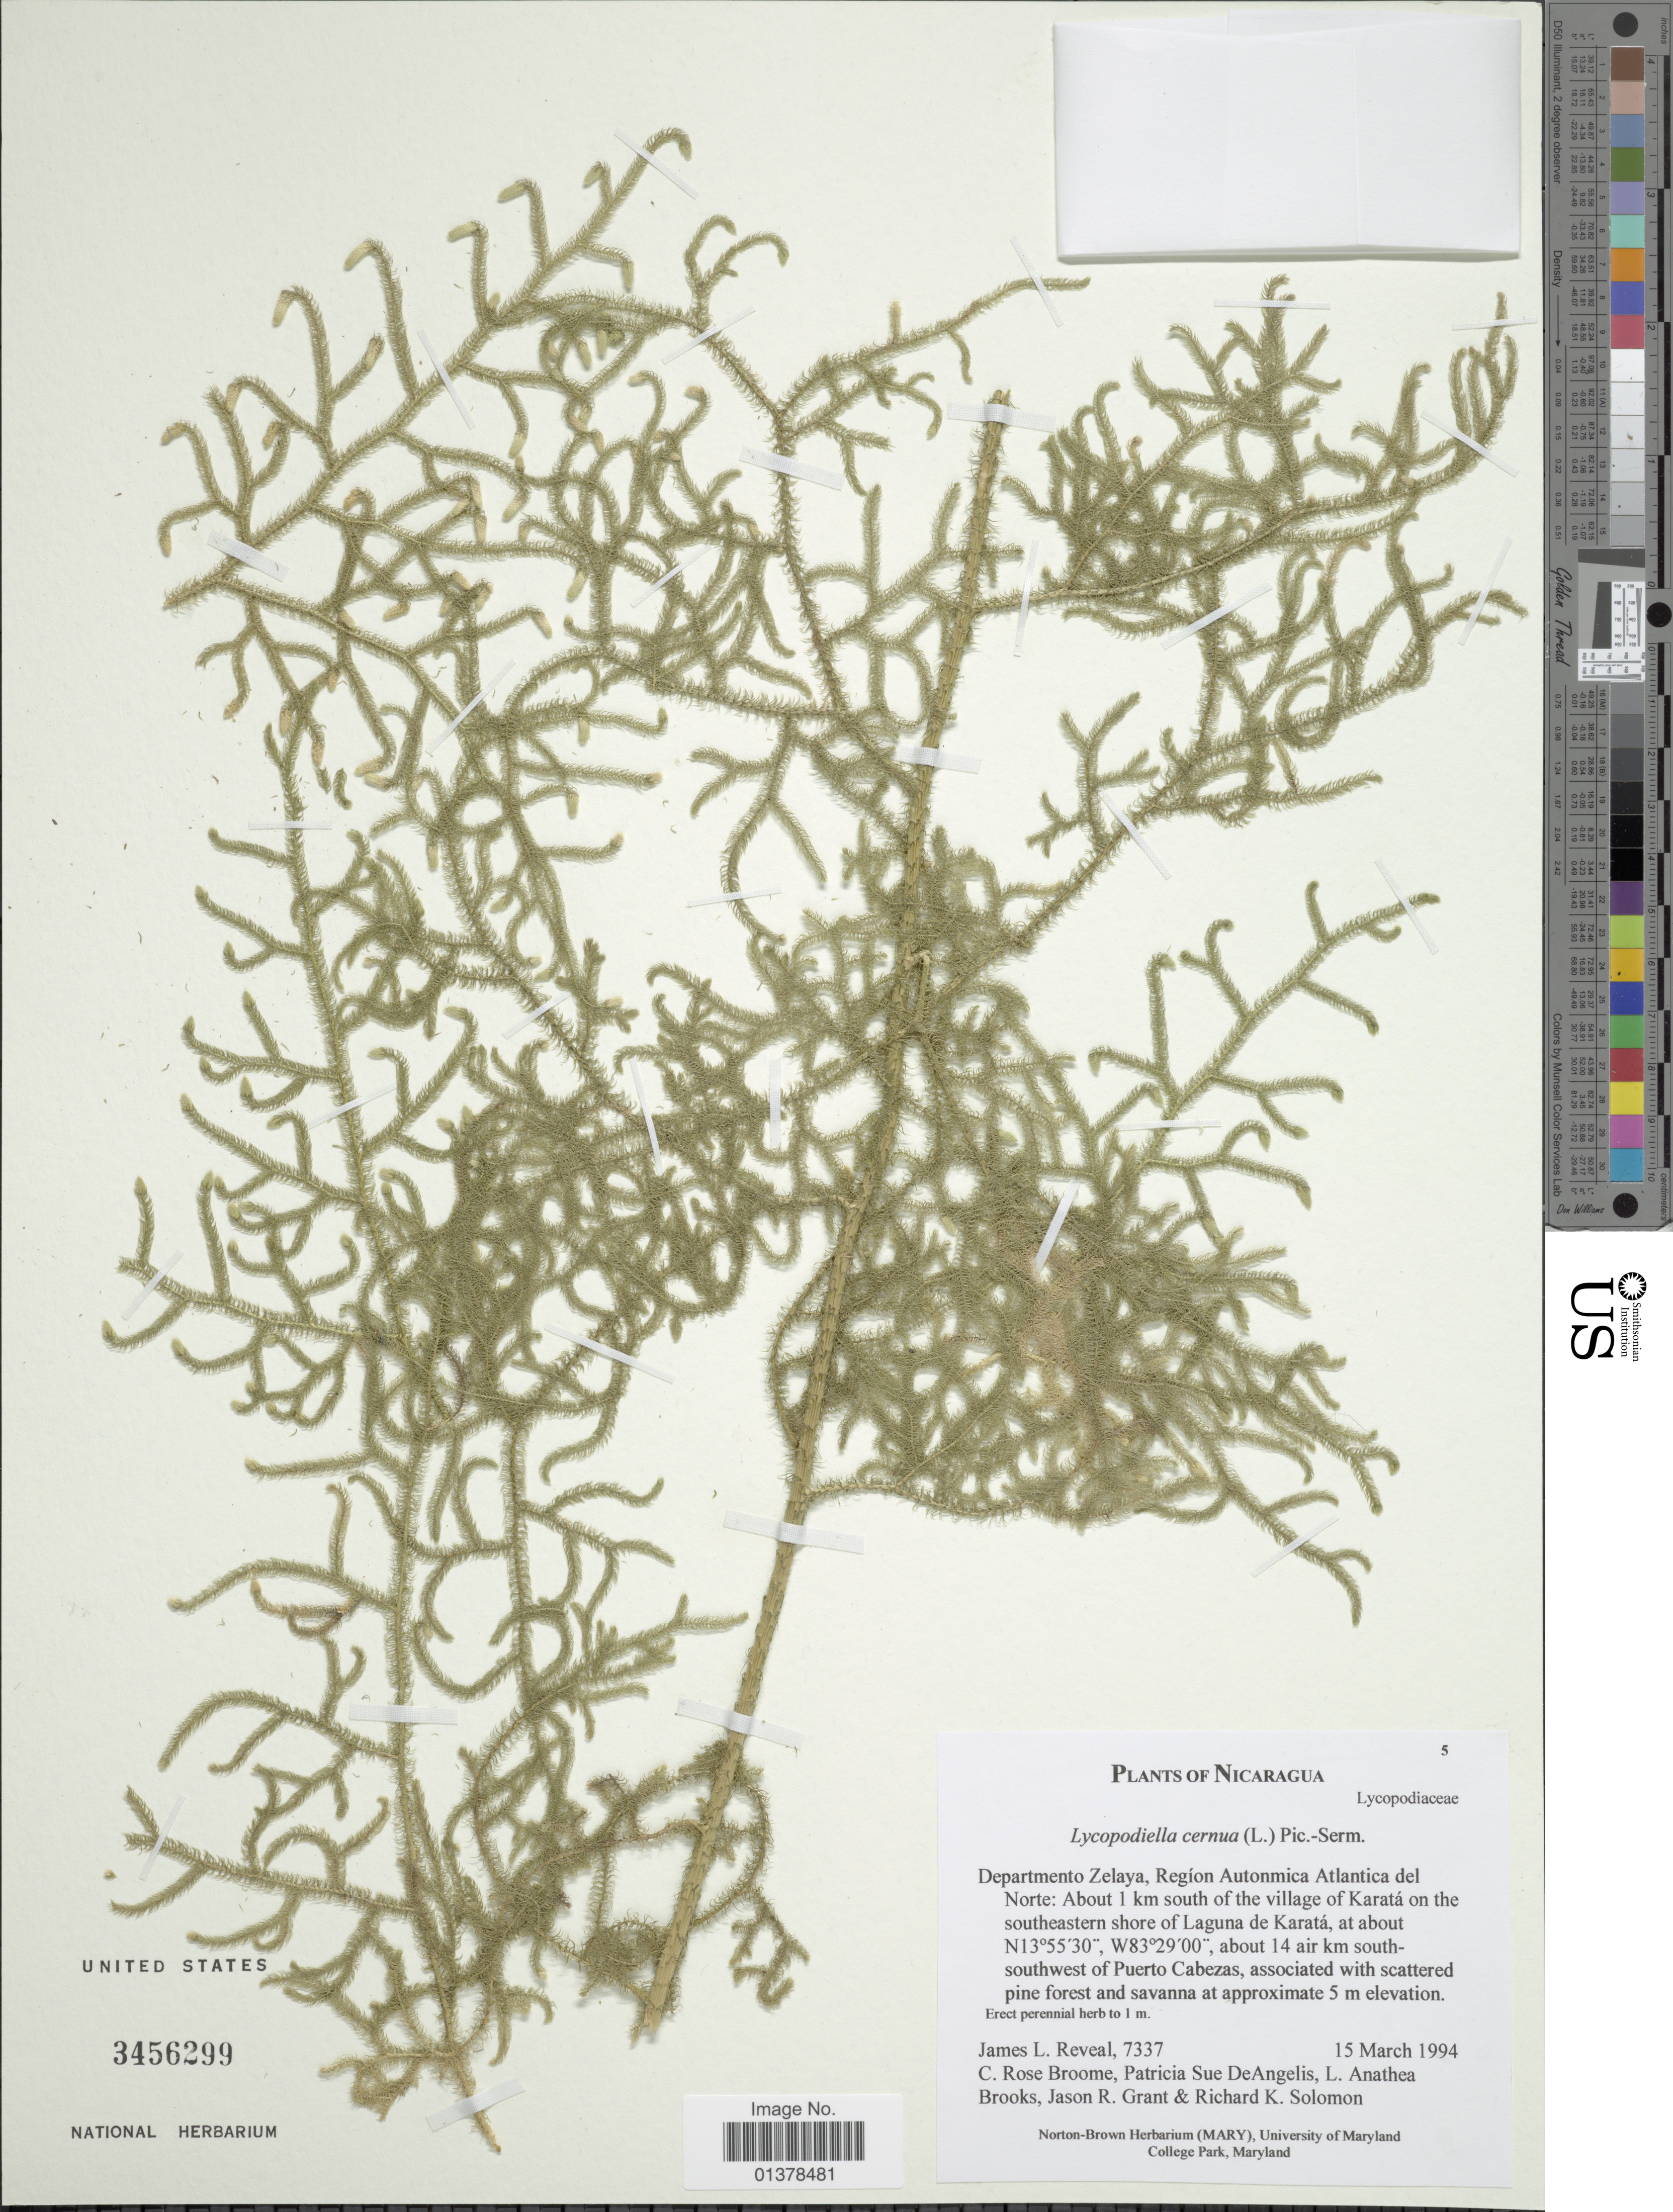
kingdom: Plantae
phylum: Tracheophyta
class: Lycopodiopsida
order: Lycopodiales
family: Lycopodiaceae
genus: Palhinhaea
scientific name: Palhinhaea cernua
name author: (L.) Vasc. & Franco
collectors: J. L. Reveal, C. R. Broome, P. DeAngelis, L. Brooks & et al.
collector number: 7337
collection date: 1994-03-15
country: Nicaragua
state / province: Atlantico Norte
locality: Departamento Zelaya, Region Automica Atlantica del Norte: about 1km south of the village of Karatá on the southeastern shore of Laguna de Karatá, at about 14air km south-southwest of Puerto Cabezas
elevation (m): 5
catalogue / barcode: US 3456299